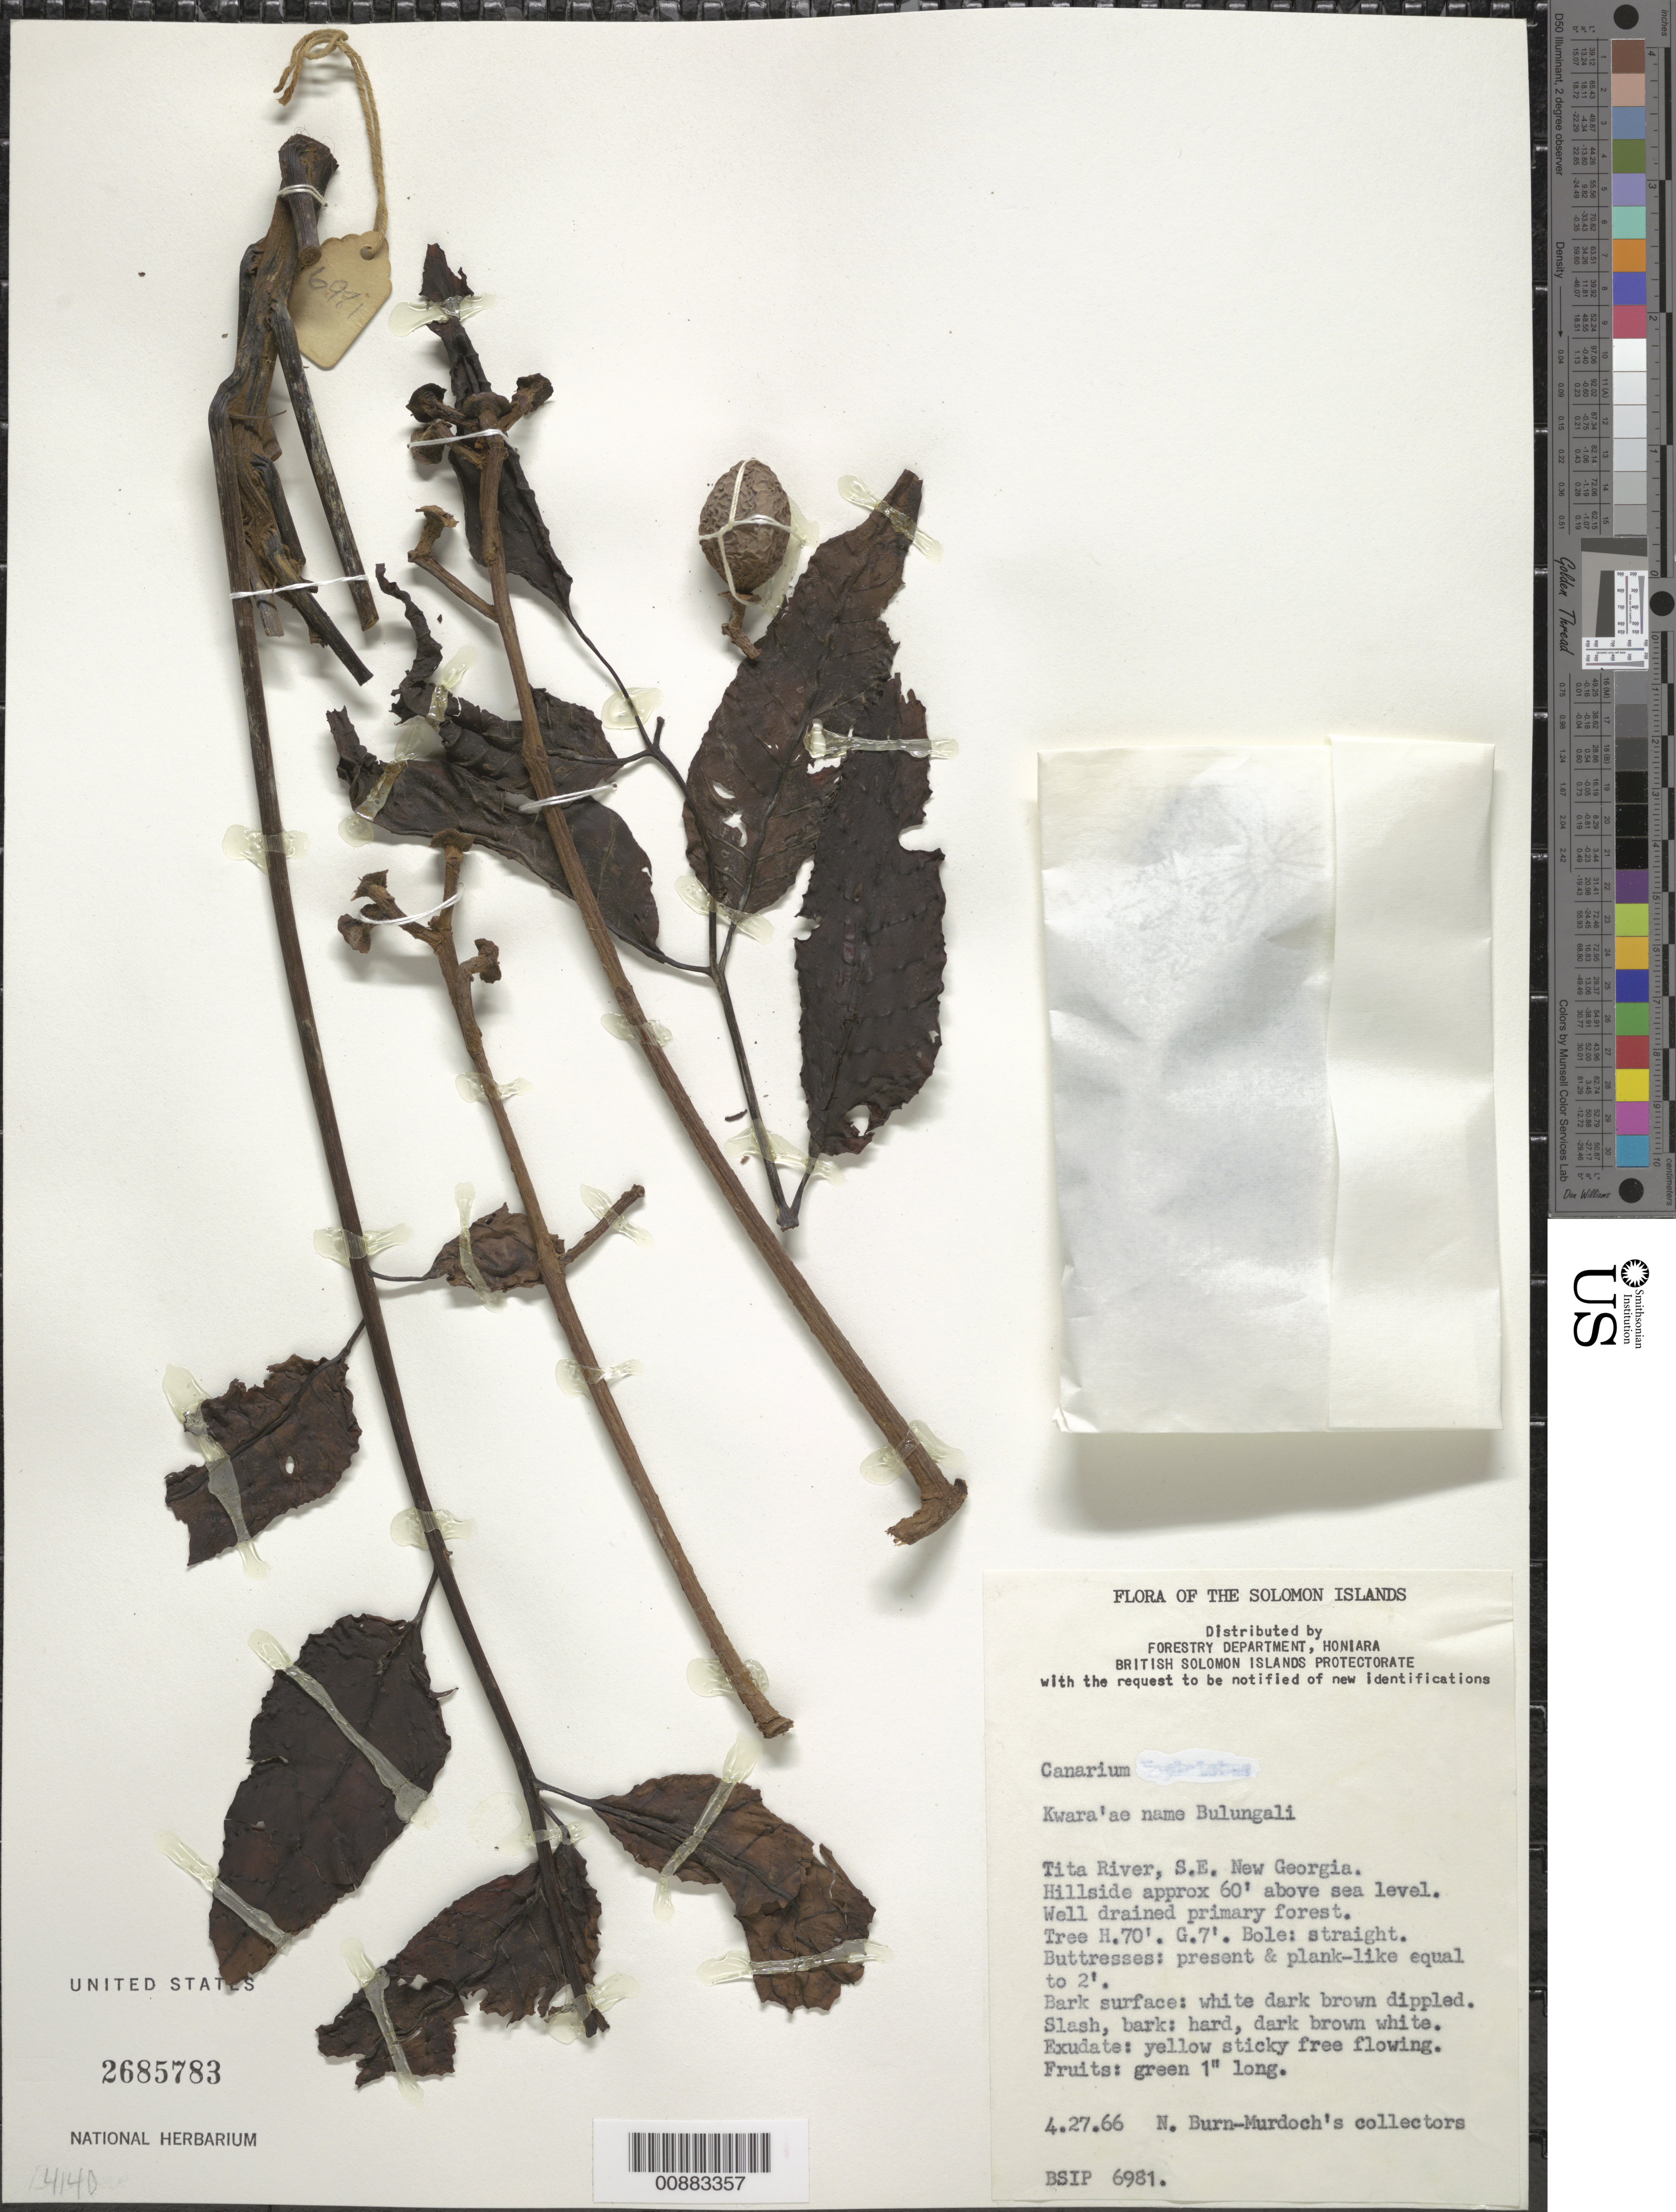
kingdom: Plantae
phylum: Tracheophyta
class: Magnoliopsida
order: Sapindales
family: Burseraceae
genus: Canarium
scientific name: Canarium sp.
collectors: N. Burn-Murdoch's collectors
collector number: BSIP 6981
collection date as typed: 27 Apr 1966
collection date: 1966-04-27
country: Solomon Islands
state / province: Western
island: New Georgia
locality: Tita River, SE New Georgia.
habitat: Hillside. Well drained primary forest.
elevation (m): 18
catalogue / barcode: US 2685783